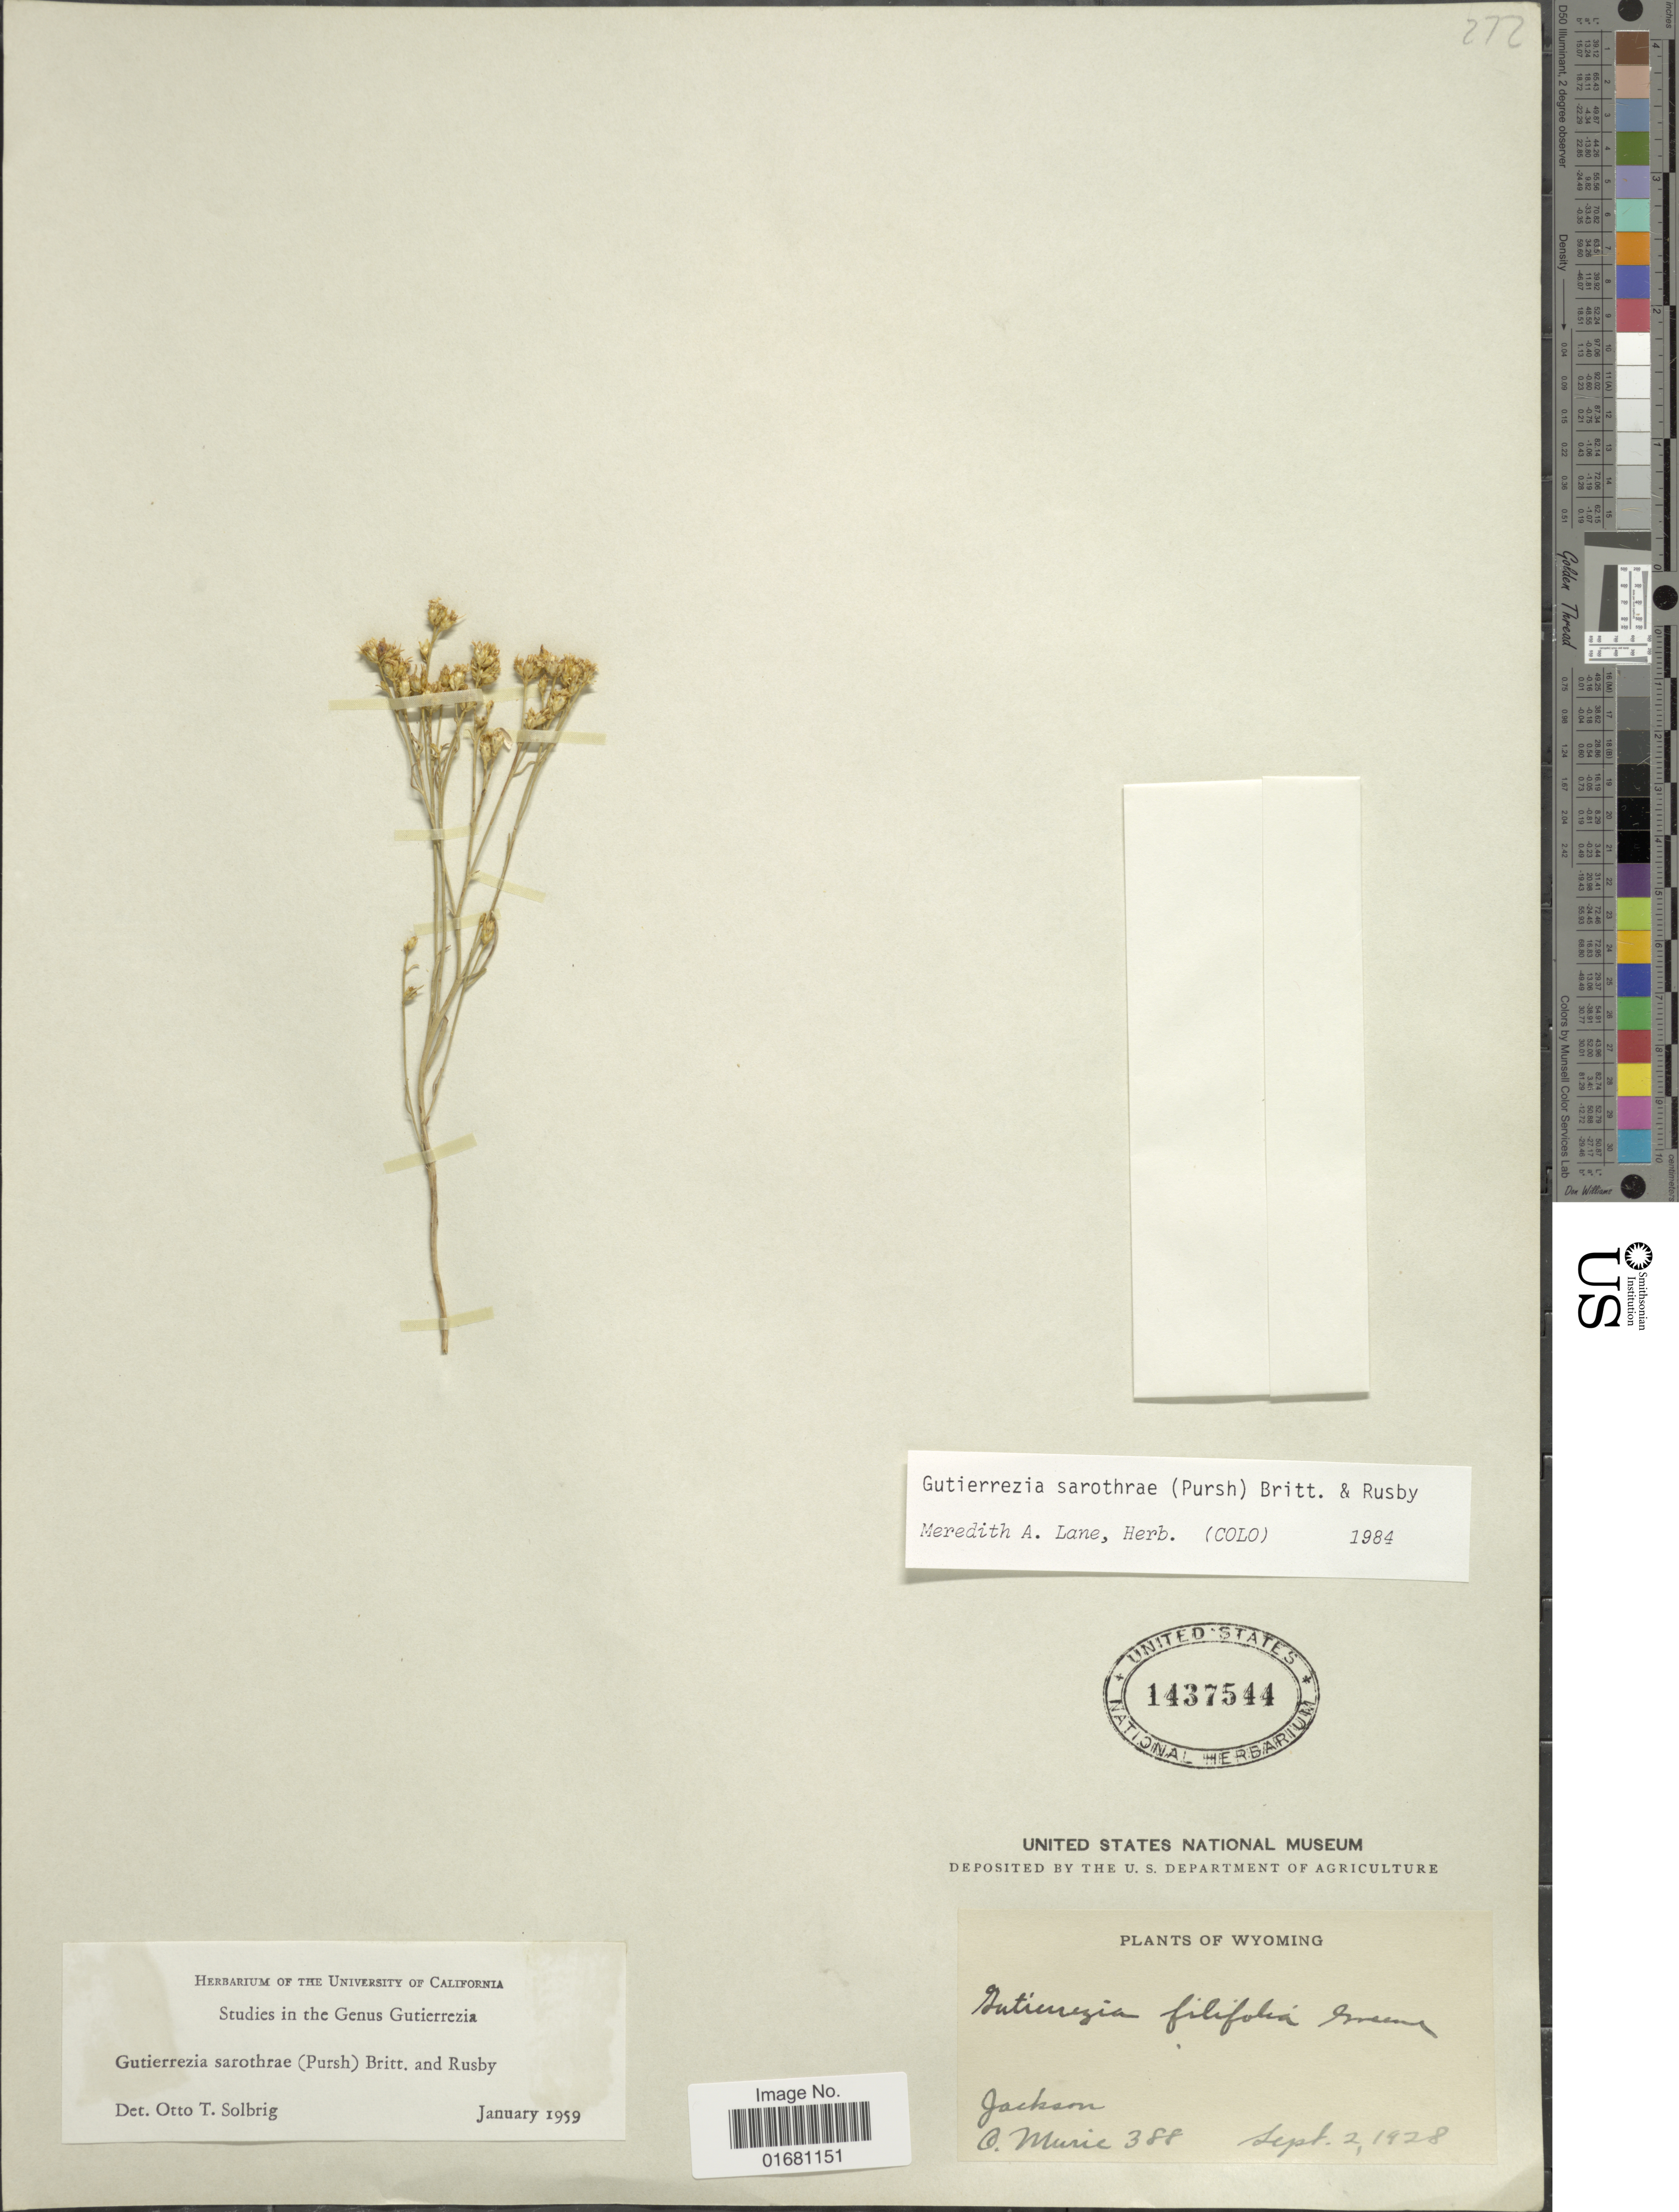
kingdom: Plantae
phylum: Tracheophyta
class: Magnoliopsida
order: Asterales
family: Asteraceae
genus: Gutierrezia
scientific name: Gutierrezia sarothrae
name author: (Pursh) Britton & Rusby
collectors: O. Murie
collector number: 388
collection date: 1928-09-02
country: United States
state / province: Wyoming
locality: Jackson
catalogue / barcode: US 1437544